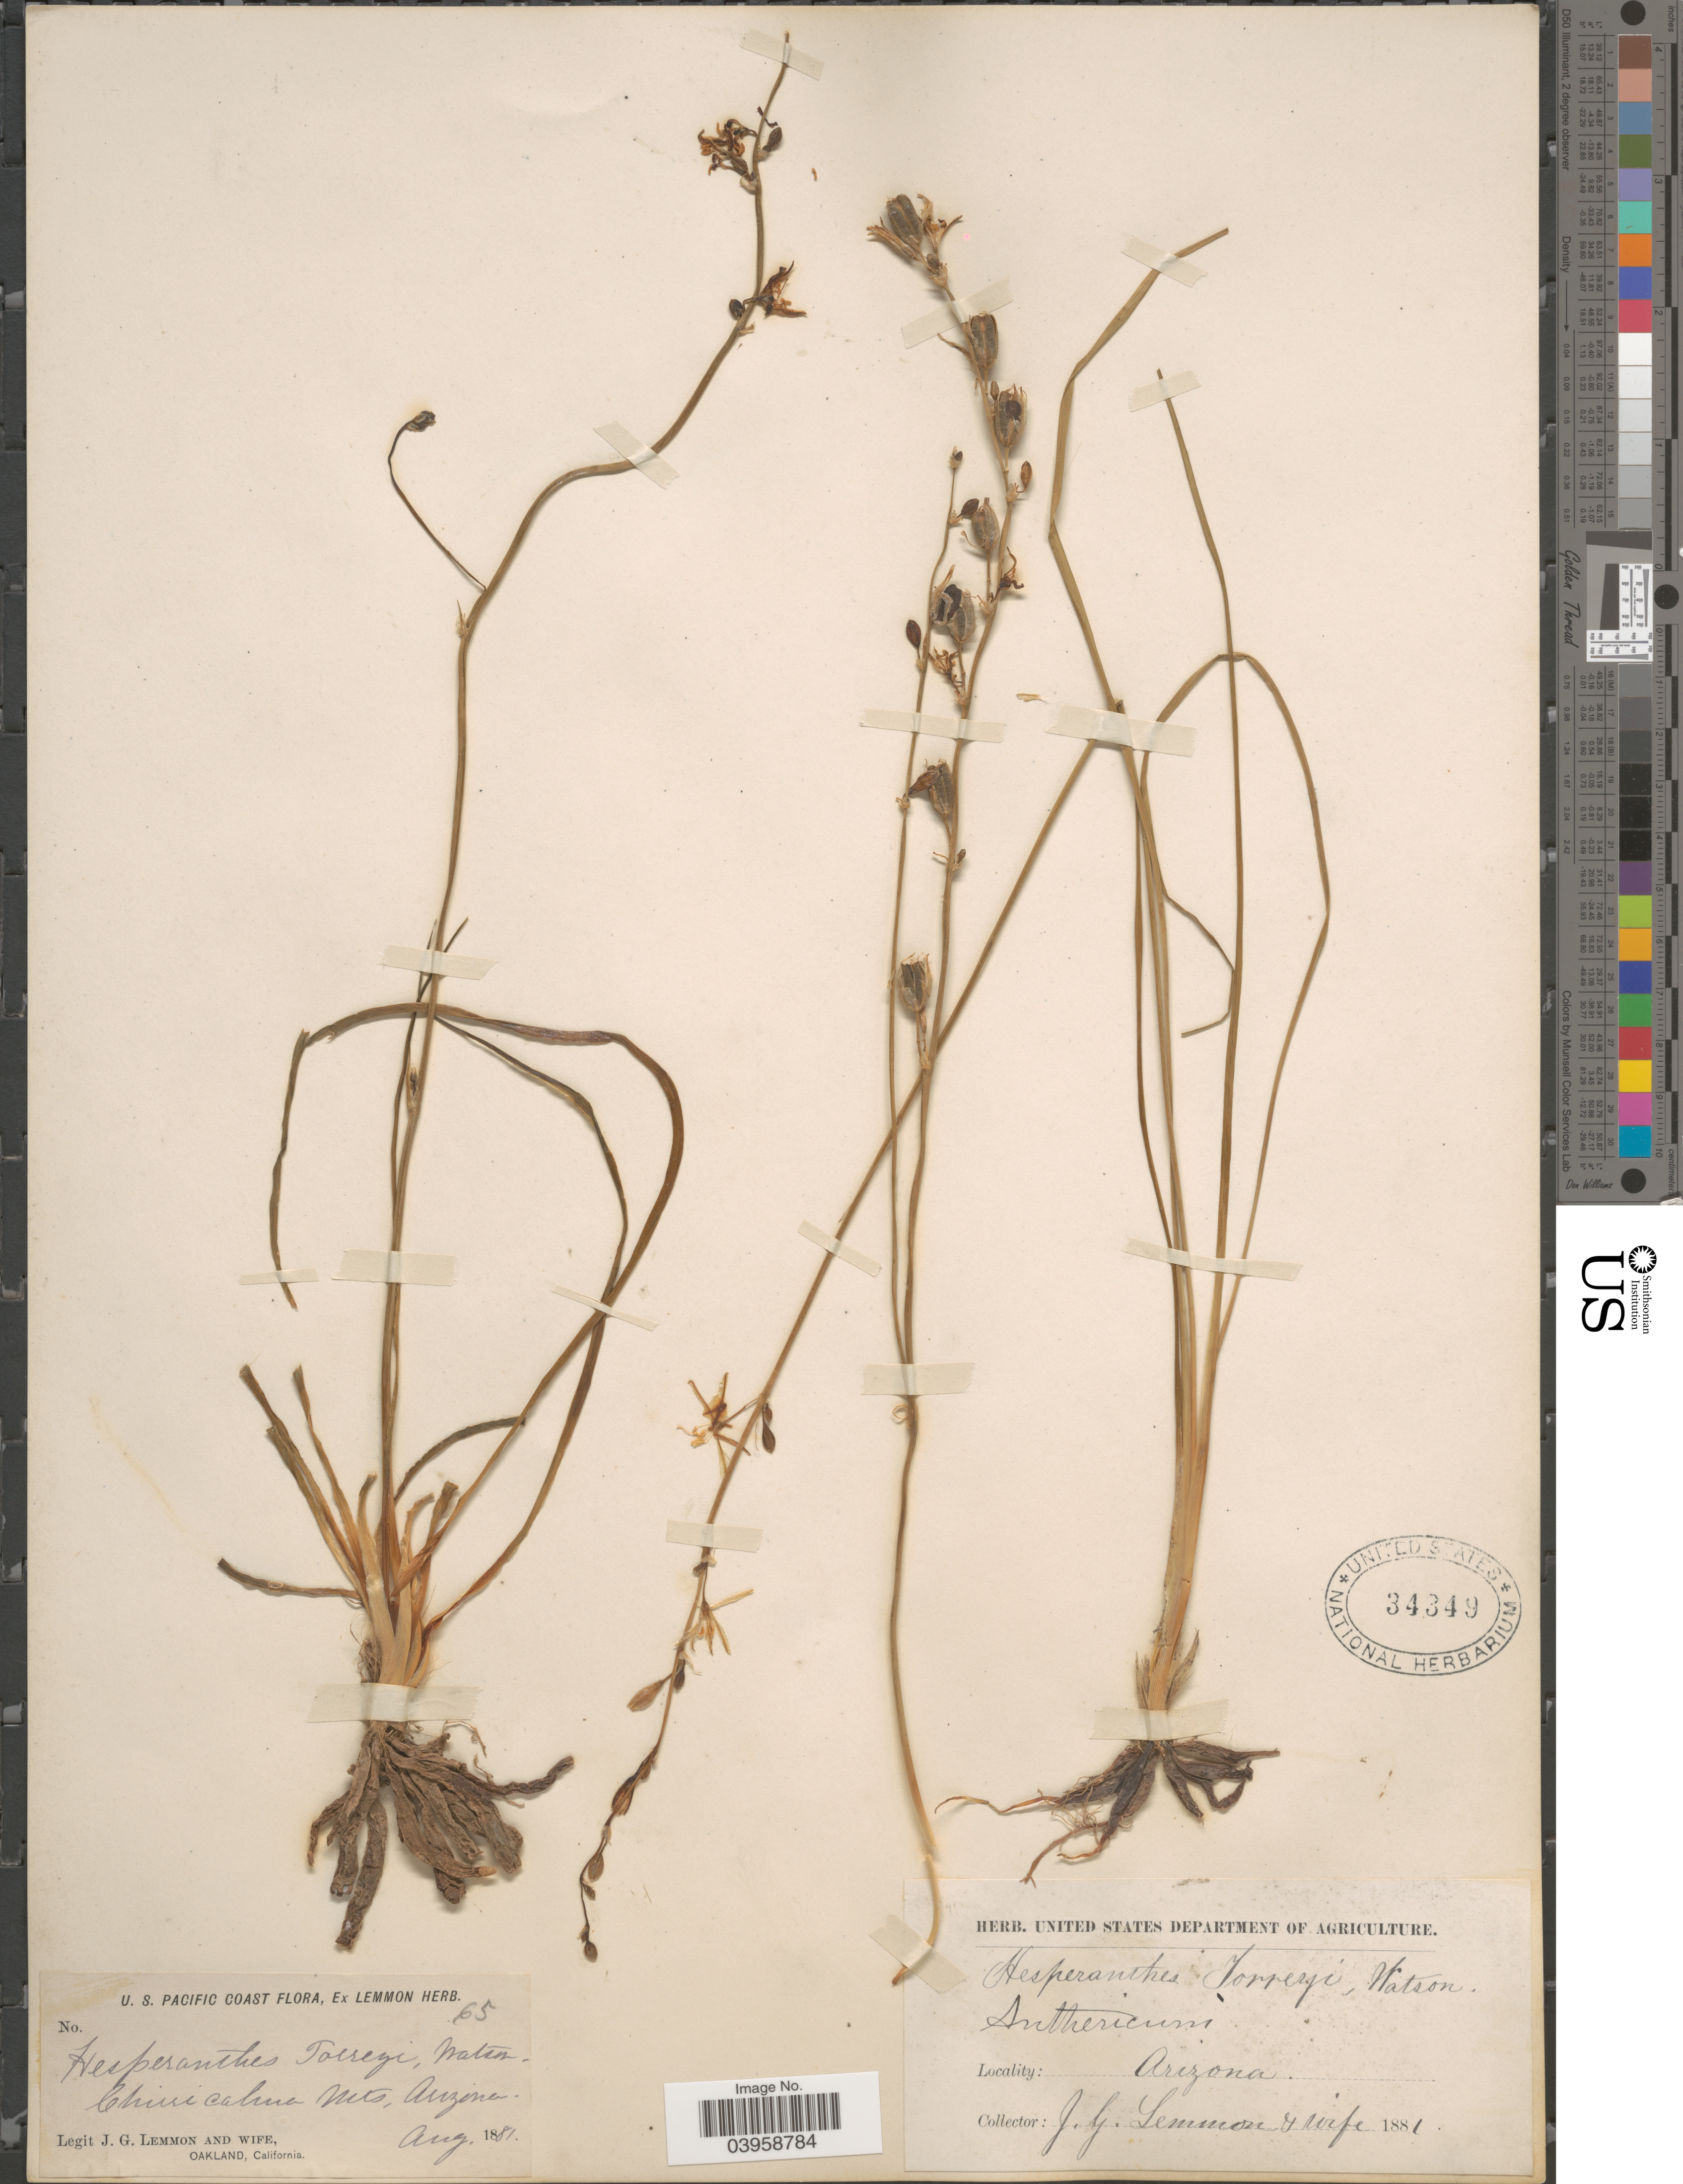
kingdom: Plantae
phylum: Tracheophyta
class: Liliopsida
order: Asparagales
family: Asparagaceae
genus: Anthericum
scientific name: Anthericum torreyi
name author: Baker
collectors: J. Lemmon & Mrs. J. G. Lemmon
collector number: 65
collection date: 1881-08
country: United States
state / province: Arizona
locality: U. S. Pacific Coast. Chiricahua Mts.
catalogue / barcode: US 34349